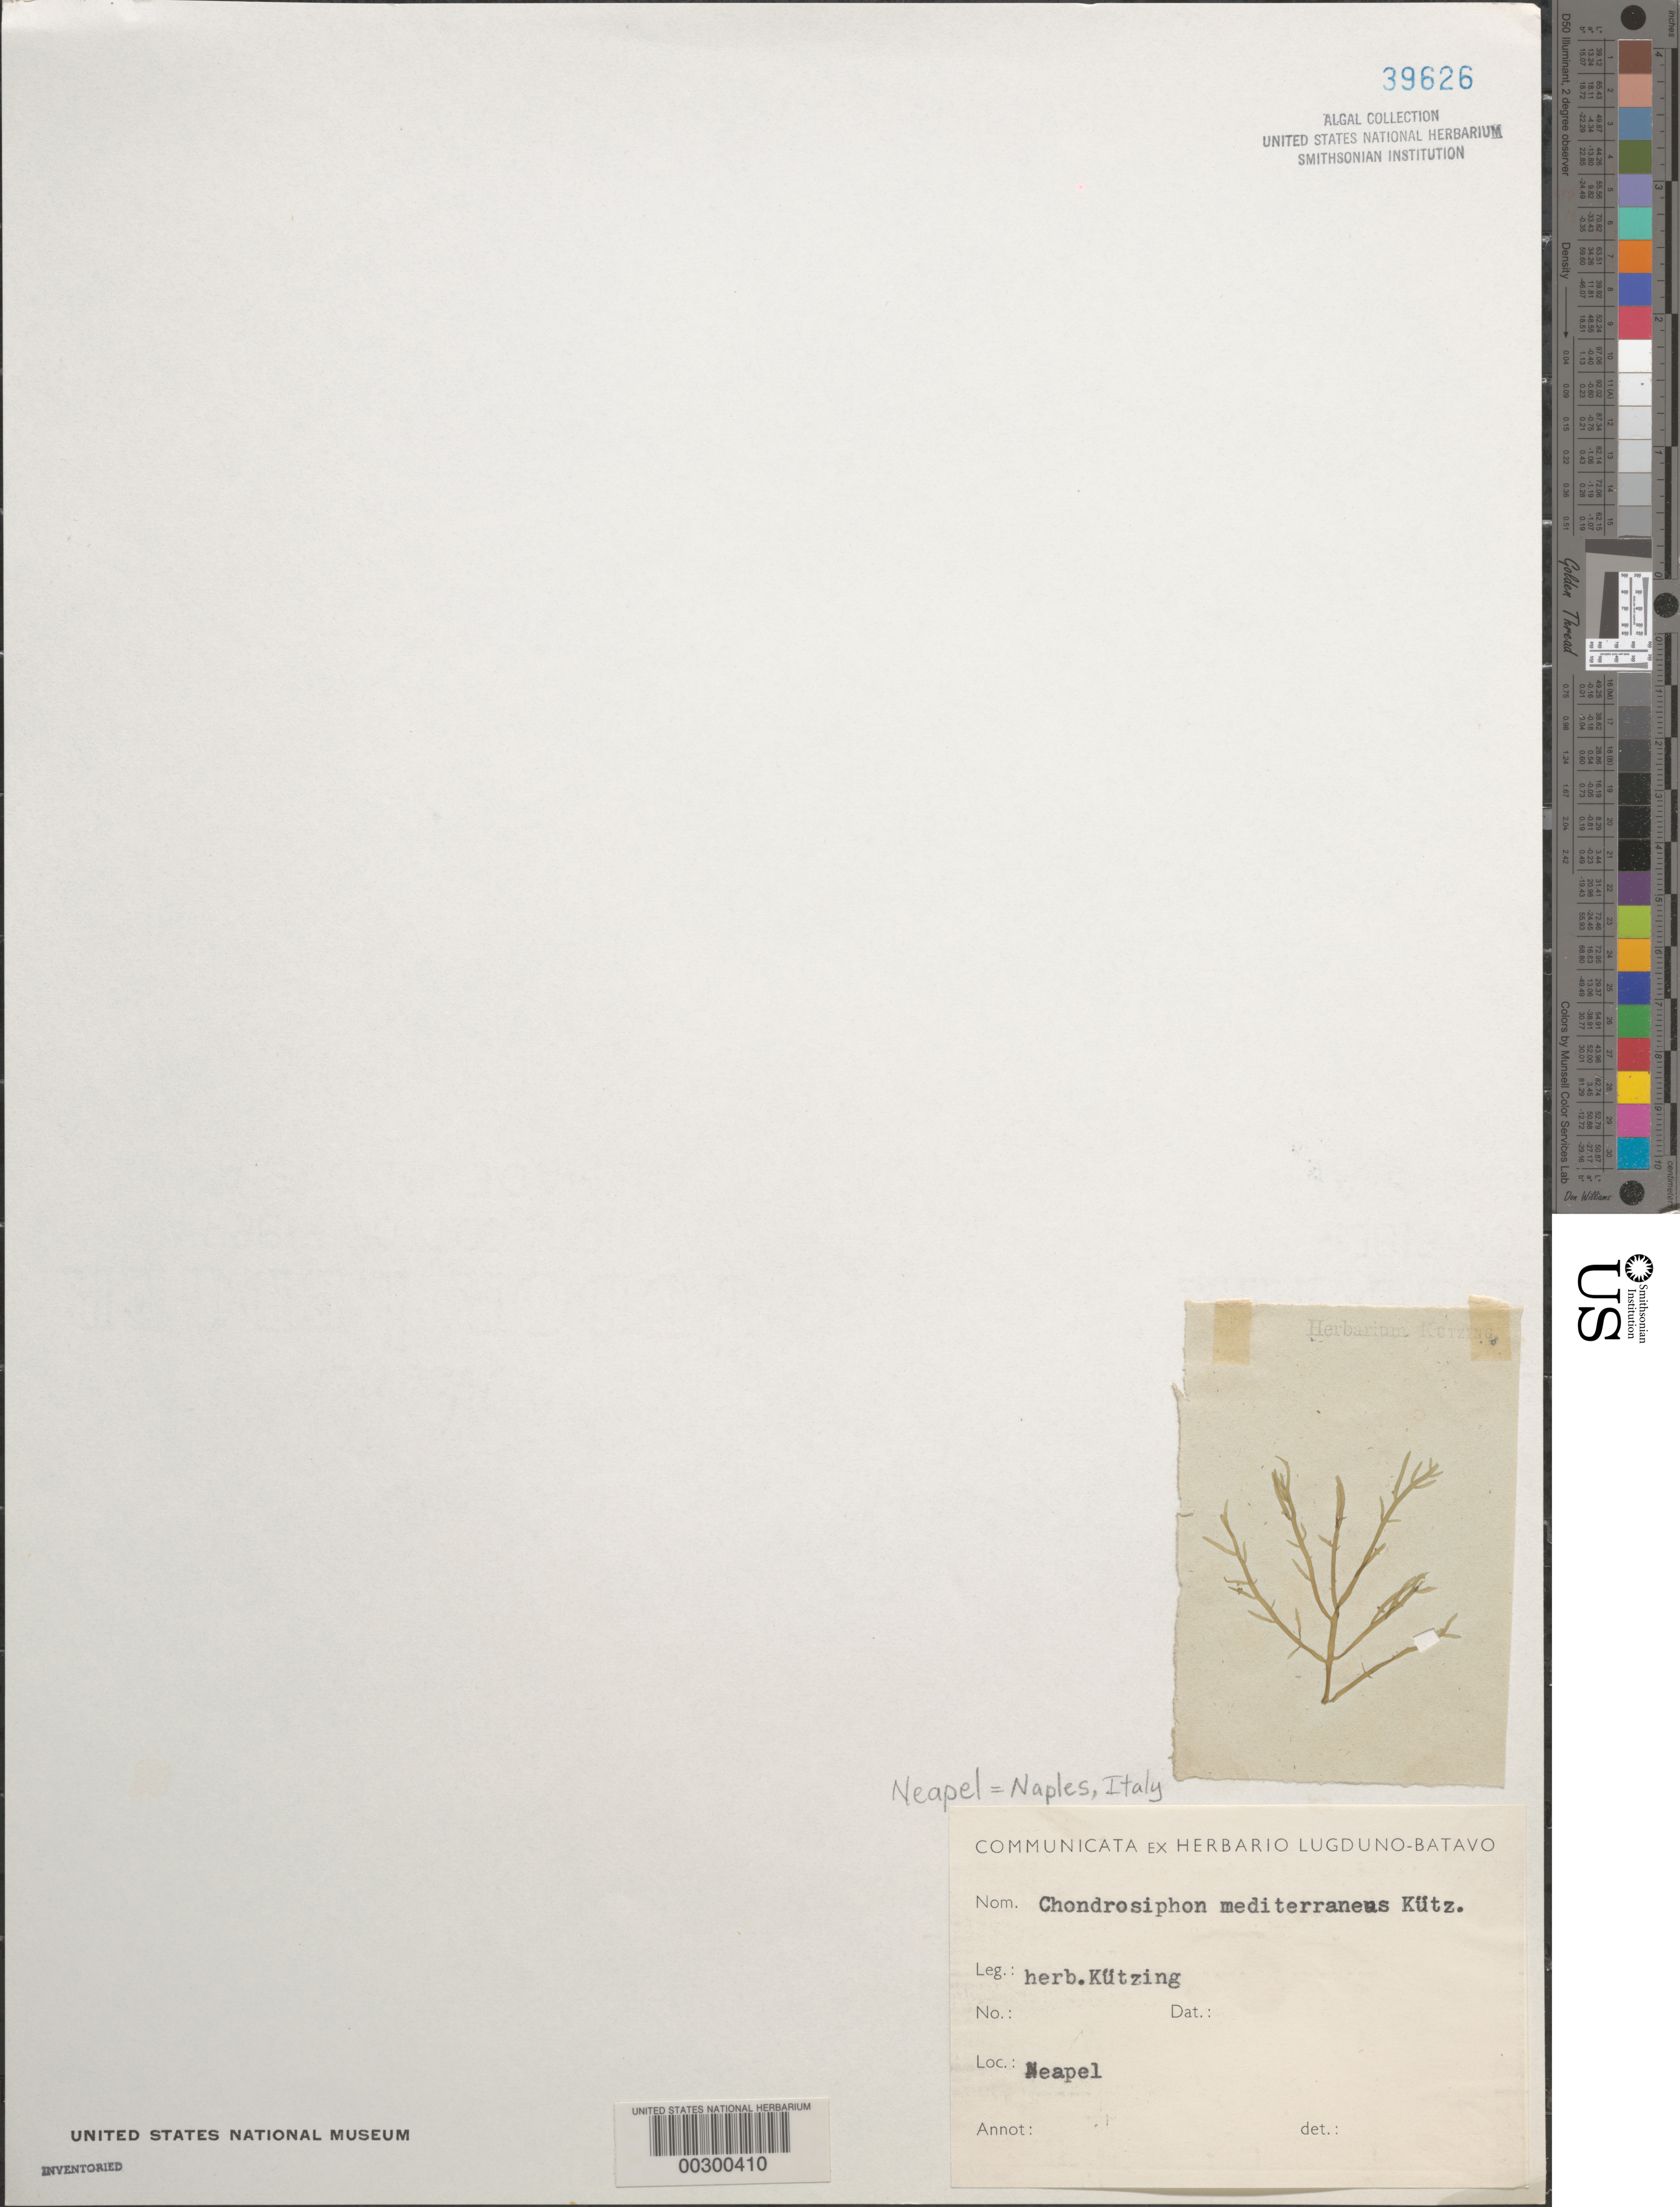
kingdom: Plantae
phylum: Rhodophyta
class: Florideophyceae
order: Rhodymeniales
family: Lomentariaceae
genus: Lomentaria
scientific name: Lomentaria firma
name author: (J. Agardh)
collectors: F. Kuetzing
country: Italy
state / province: Campania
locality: Naples (Neapel)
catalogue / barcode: US 39626